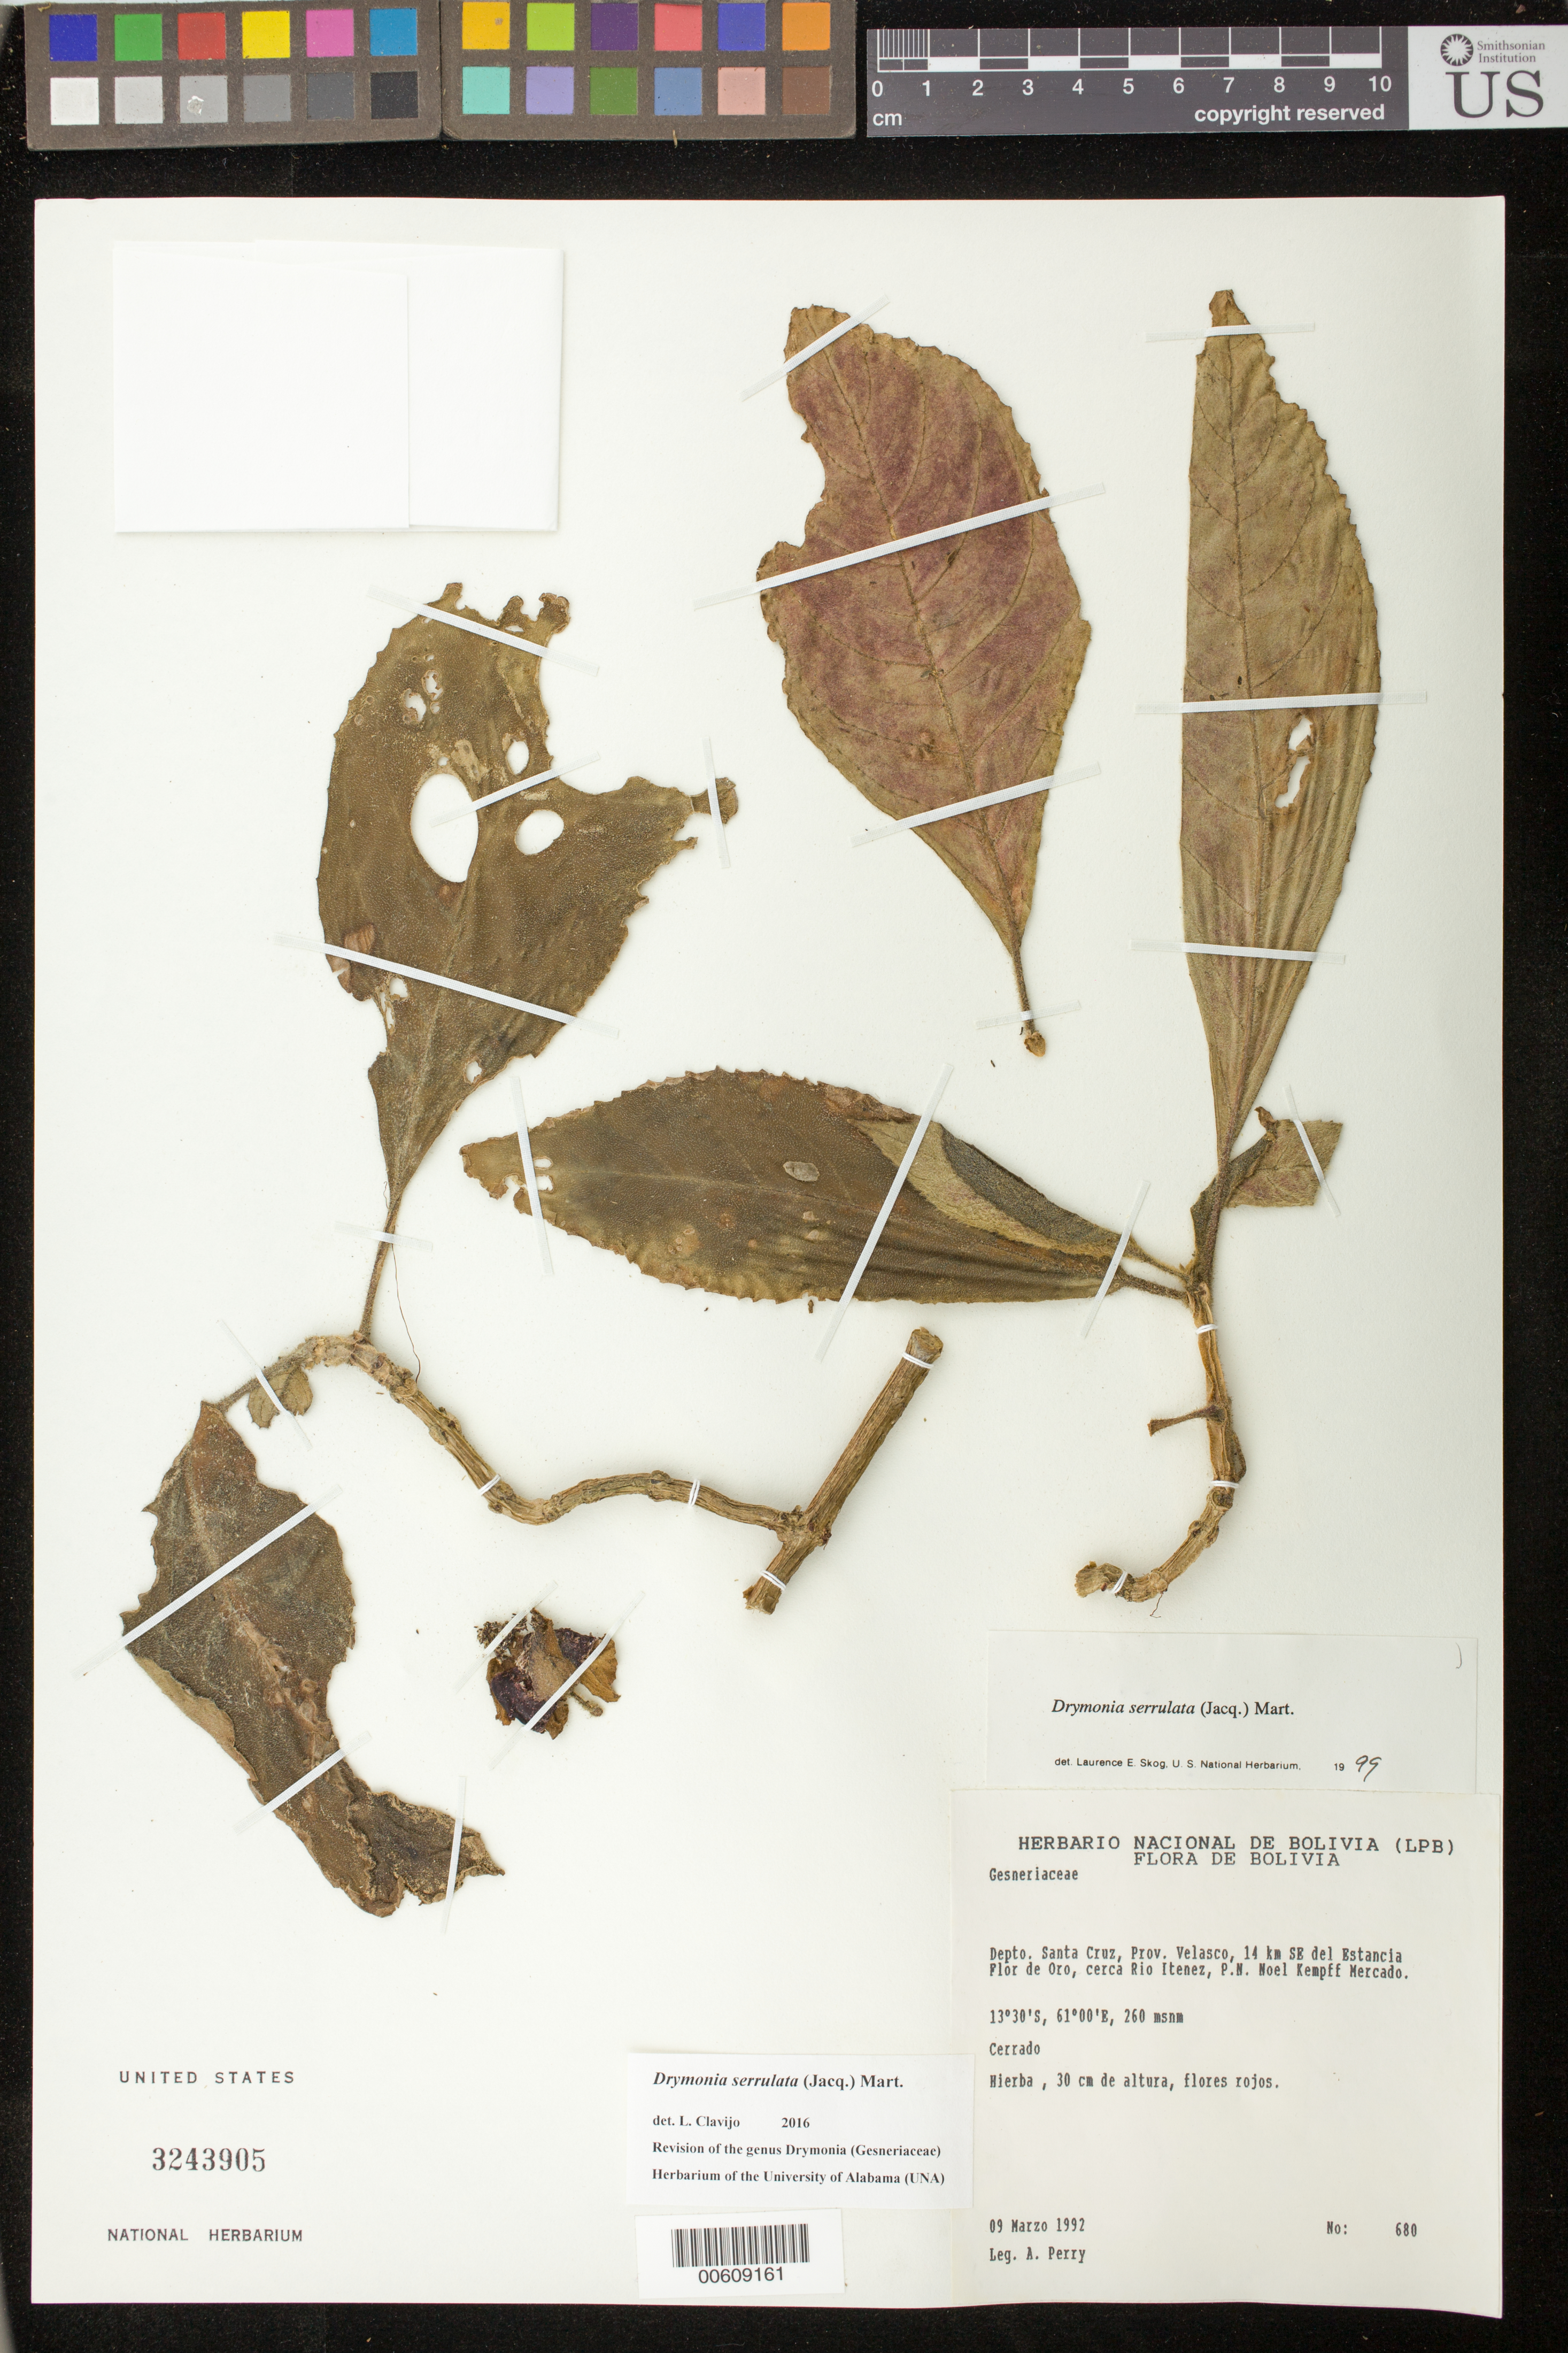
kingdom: Plantae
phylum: Tracheophyta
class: Magnoliopsida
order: Lamiales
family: Gesneriaceae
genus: Drymonia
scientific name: Drymonia serrulata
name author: (Jacq.) Mart.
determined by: Skog, Laurence E.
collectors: A. Perry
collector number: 680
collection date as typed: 09 Mar 1992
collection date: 1992-03-09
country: Bolivia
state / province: Santa Cruz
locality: Prov. Velasco; 14 km SE del Estancia Flor de Oro, cerca Rio Itenez, P.N. Noel Kempff Mercado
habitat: Cerrado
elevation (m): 260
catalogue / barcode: US 3243905